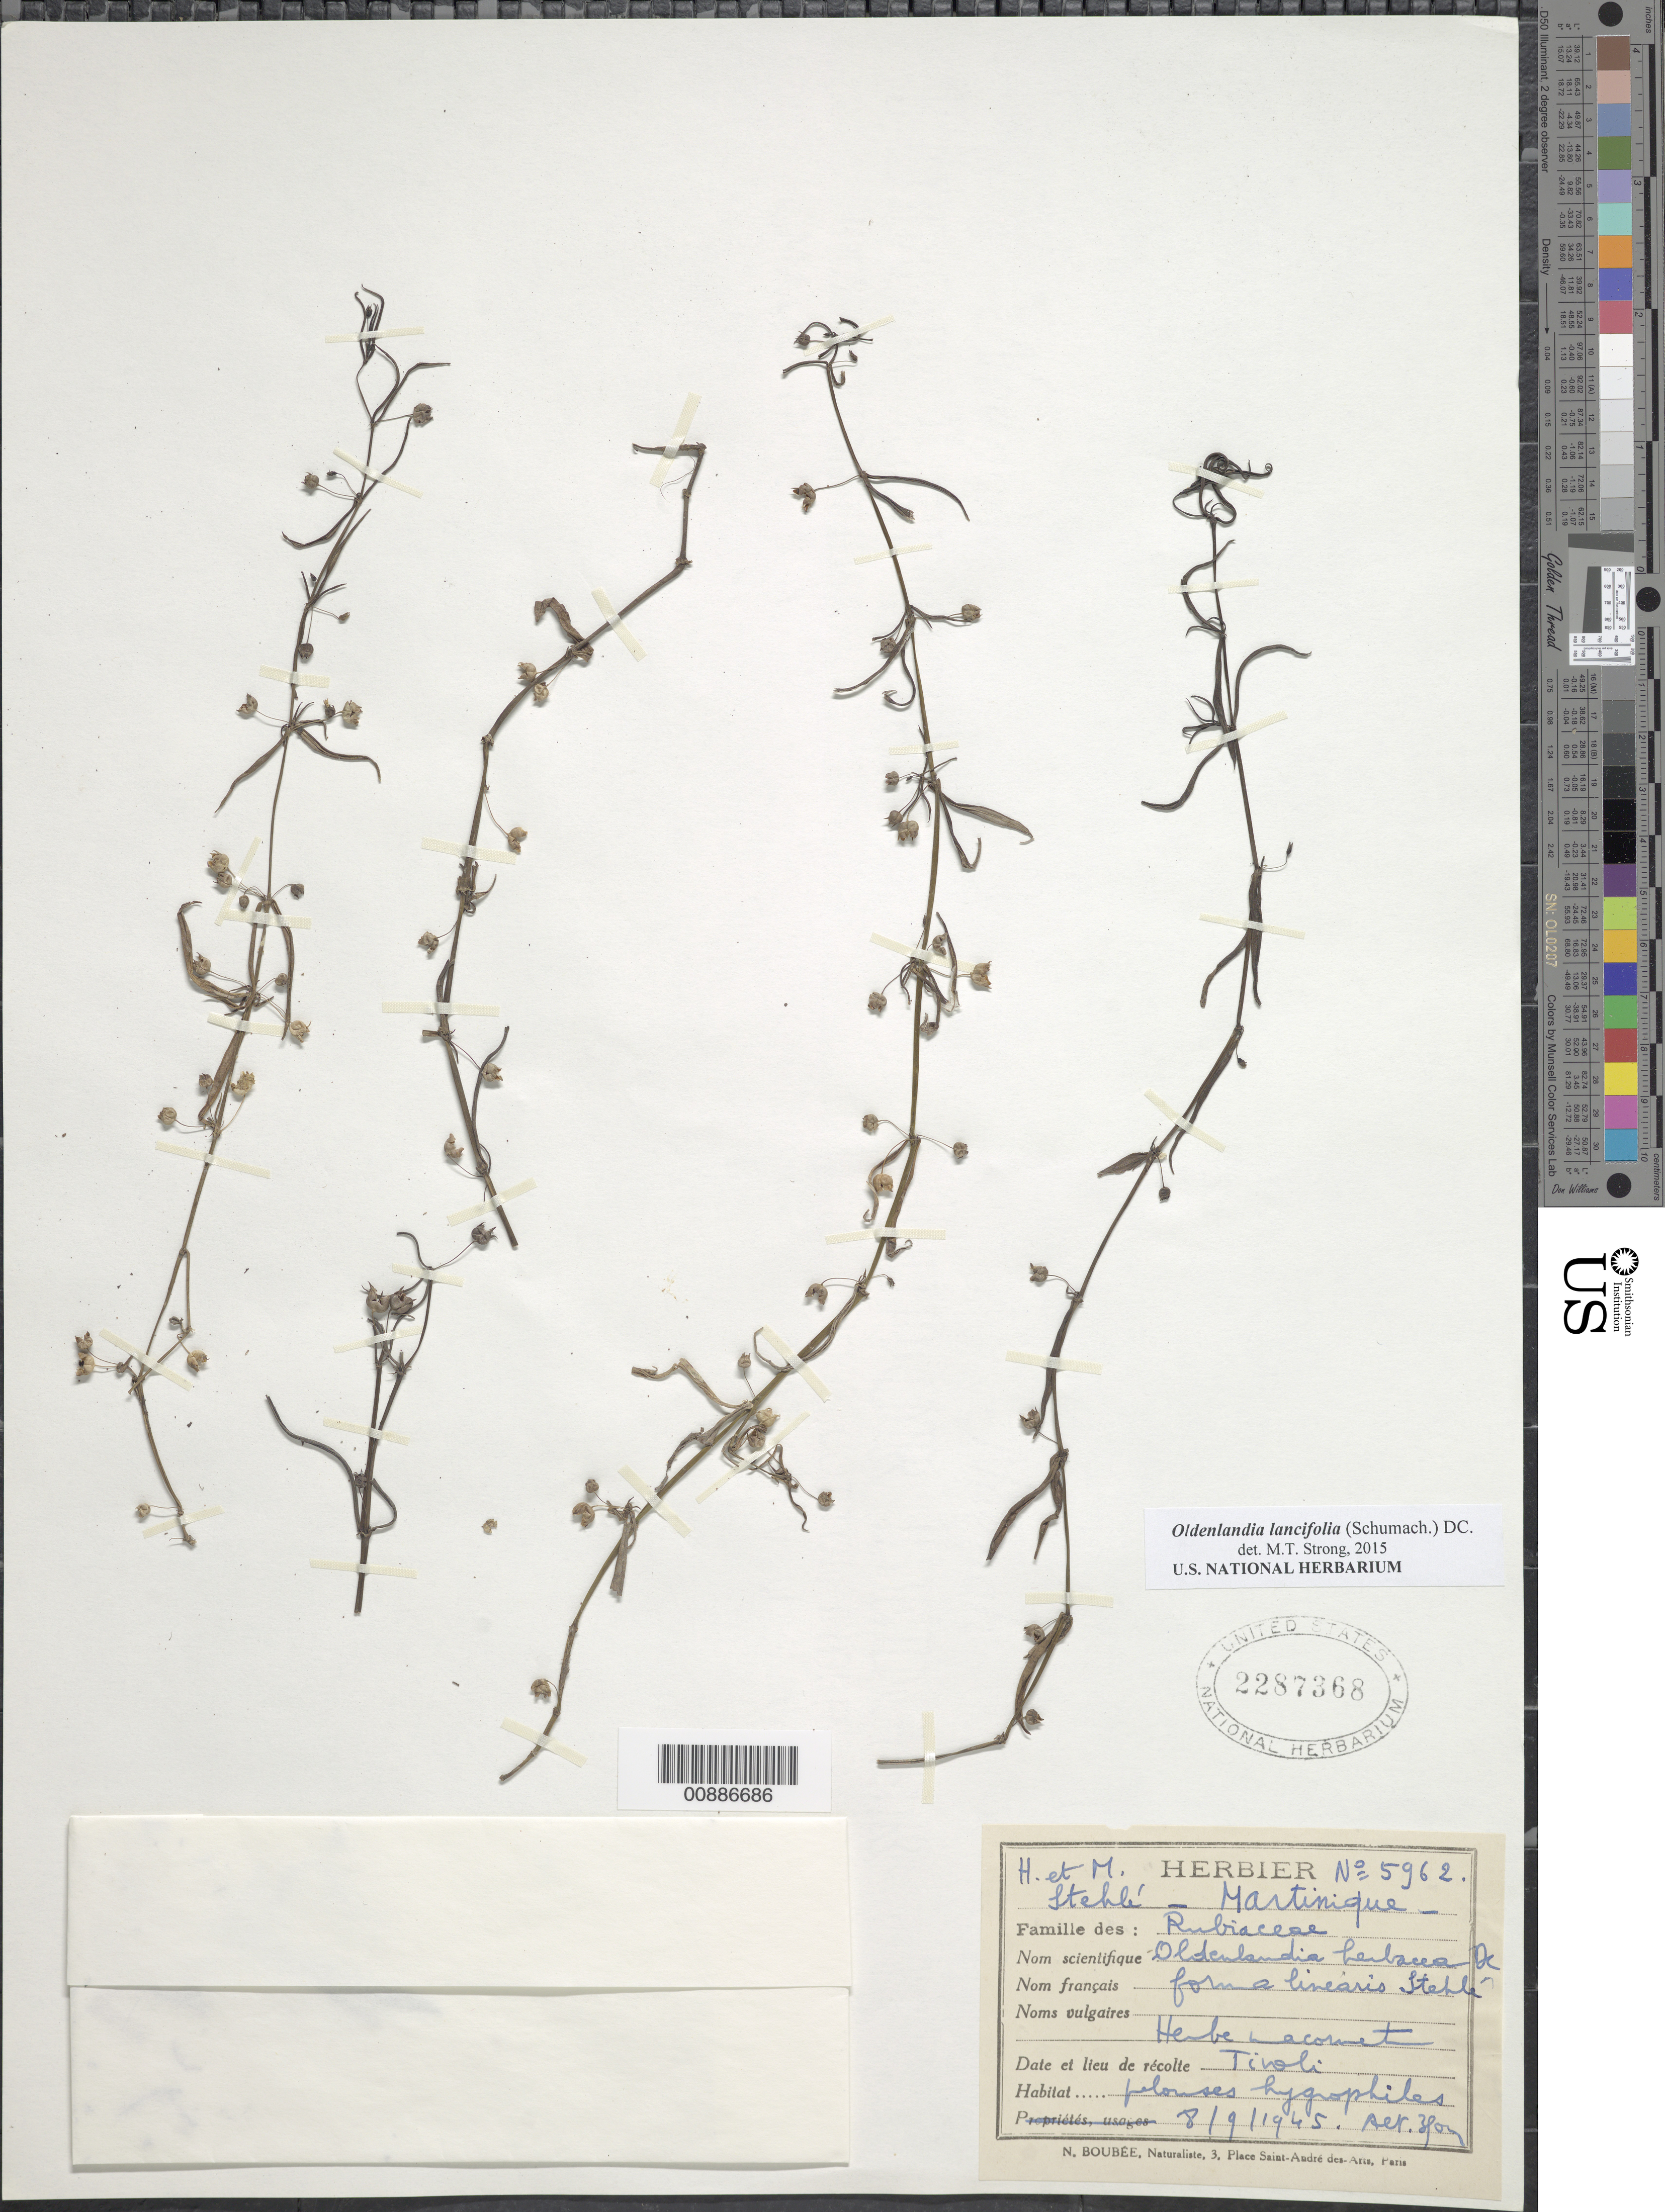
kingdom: Plantae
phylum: Tracheophyta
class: Magnoliopsida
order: Gentianales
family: Rubiaceae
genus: Oldenlandia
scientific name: Oldenlandia lancifolia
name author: (Schumach.) DC.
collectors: H. Stehlé & M. Stehlé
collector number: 5962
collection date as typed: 08 Sep 1945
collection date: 1945-09-08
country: Martinique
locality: Tivoli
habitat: Hygrophile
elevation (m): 38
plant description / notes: Common name: Herbe lacormet (sp?)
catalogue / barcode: US 2287368